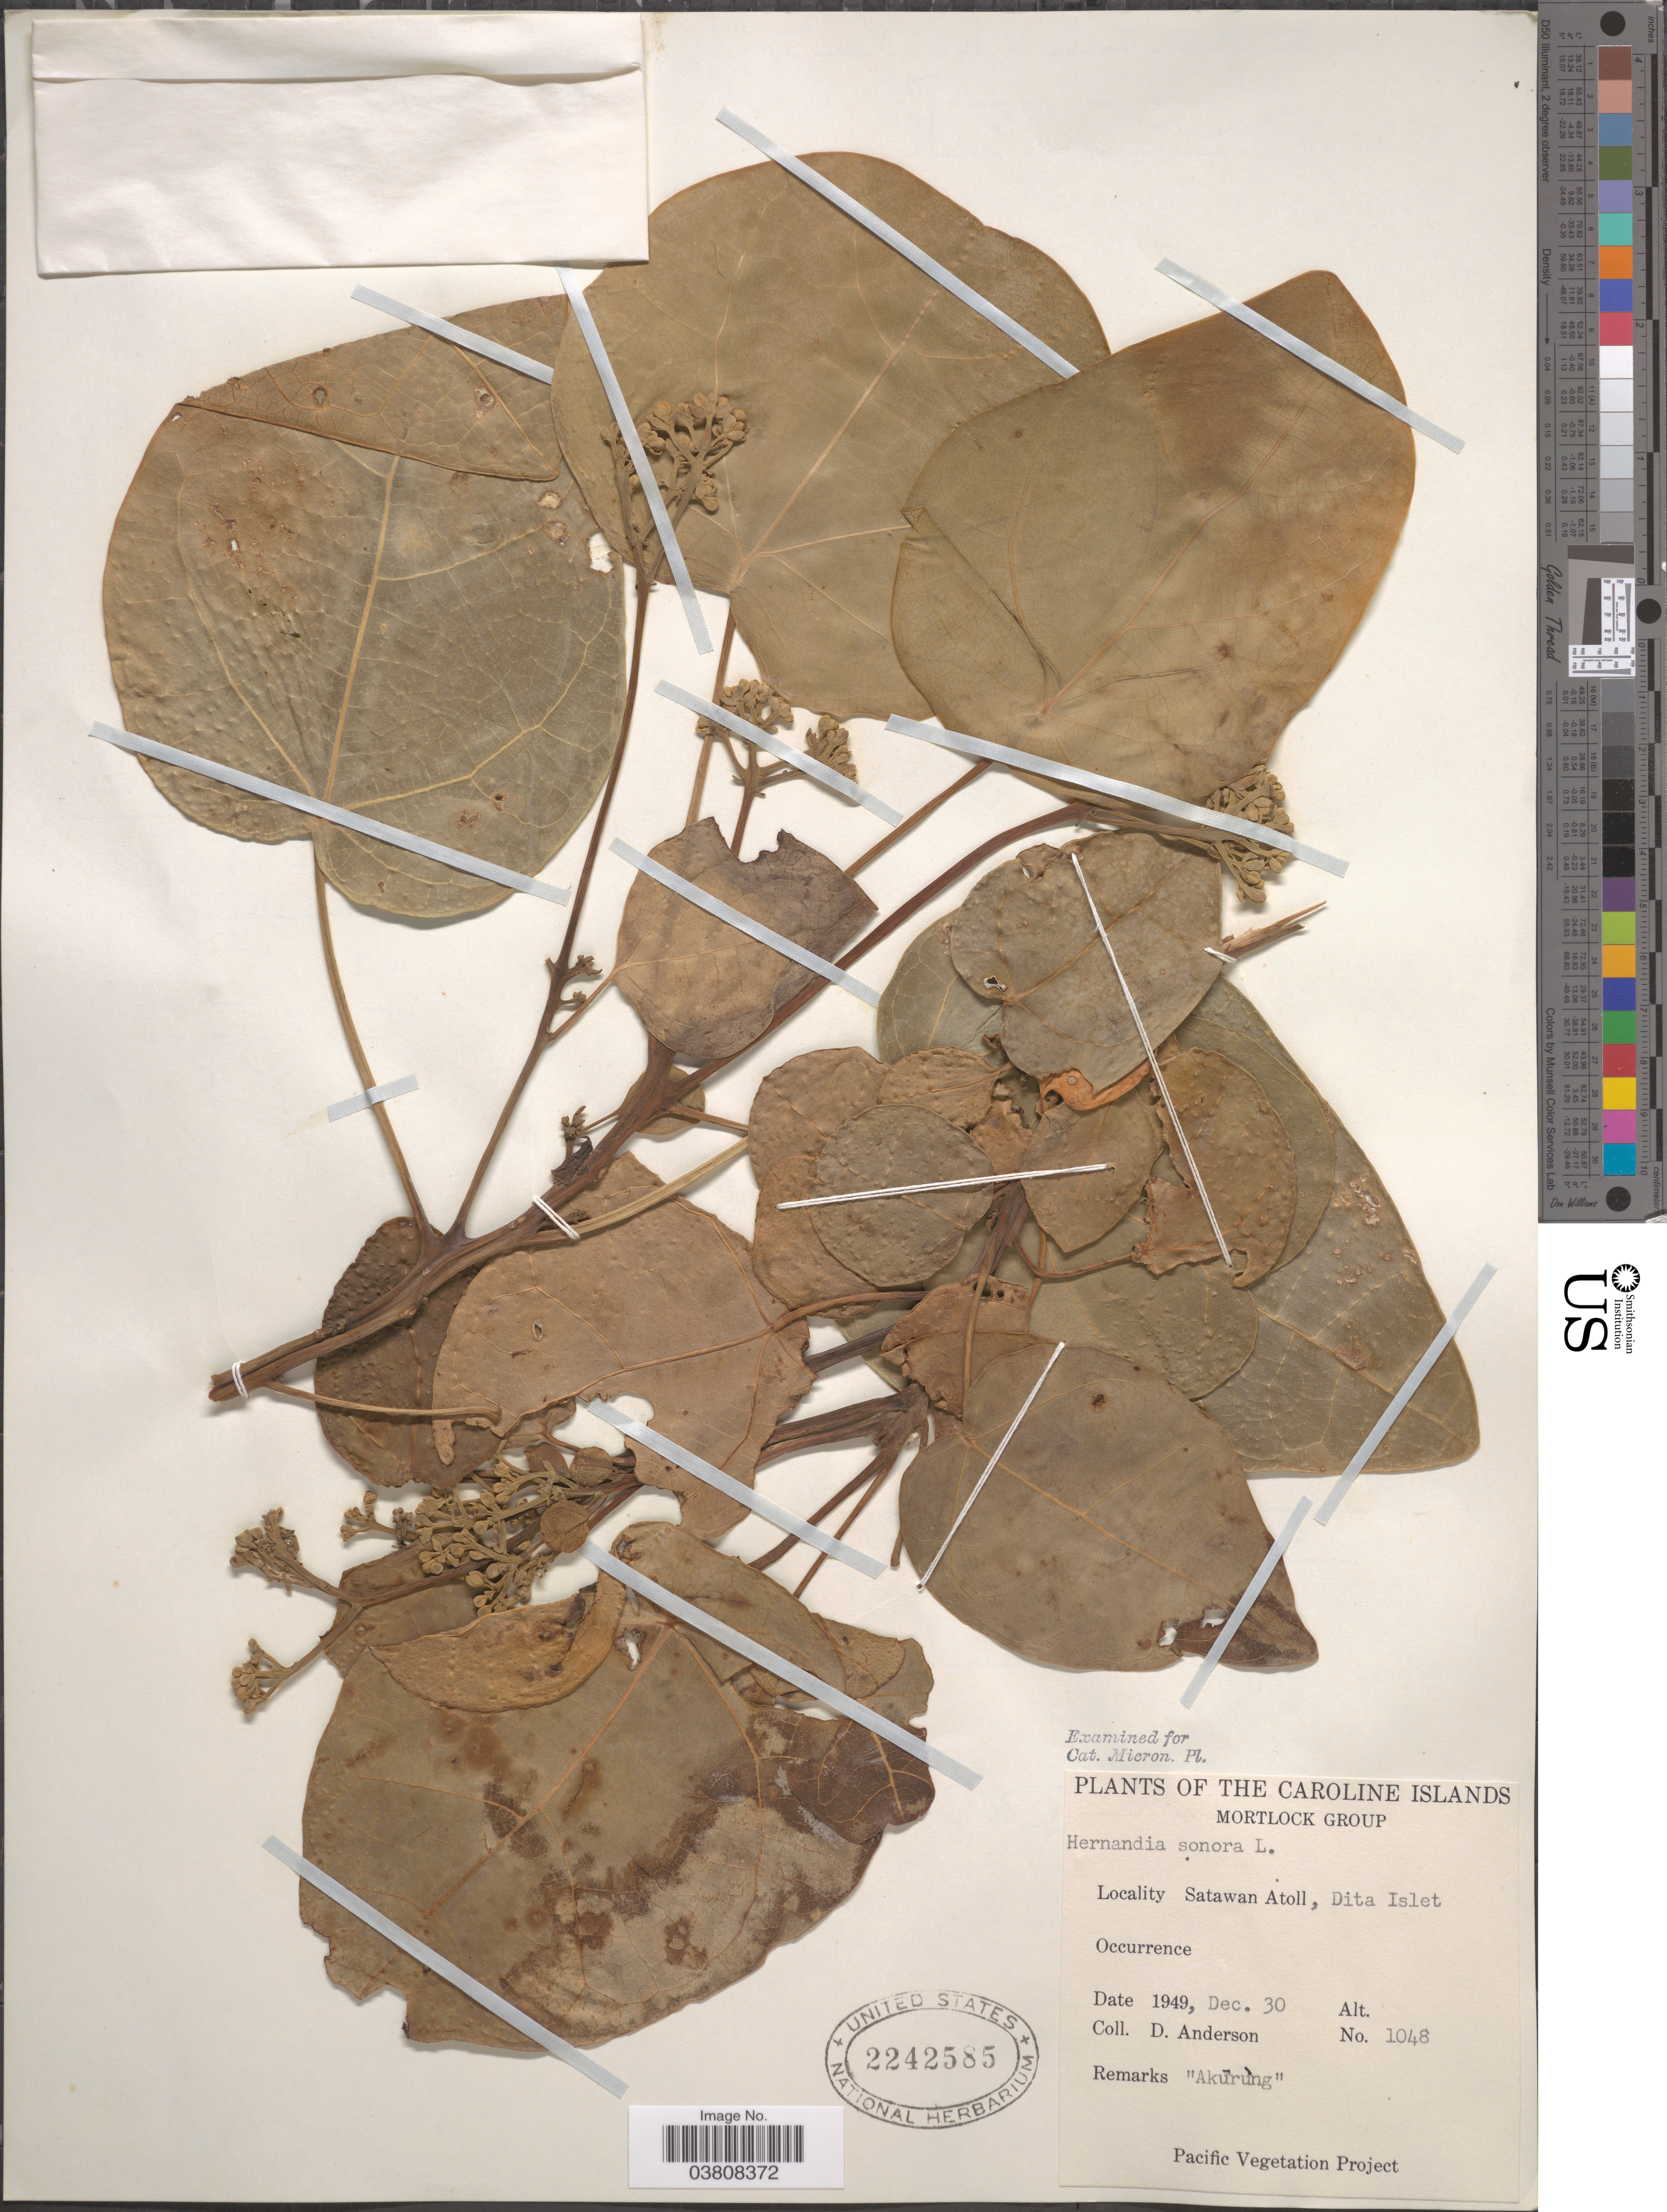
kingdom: Plantae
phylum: Tracheophyta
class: Magnoliopsida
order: Laurales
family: Hernandiaceae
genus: Hernandia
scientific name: Hernandia nymphaeifolia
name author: (C. Presl) Kubitzki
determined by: Strong, Mark T., (BOT), Smithsonian Institution - National Museum of Natural History (UNITED STATES)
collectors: D. Anderson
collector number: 1048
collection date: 1949-12-30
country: Micronesia, Federated States of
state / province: Truk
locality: Caroline Islands. Mortlock Group. Satawan Atoll, Dita Islet.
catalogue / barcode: US 2242585